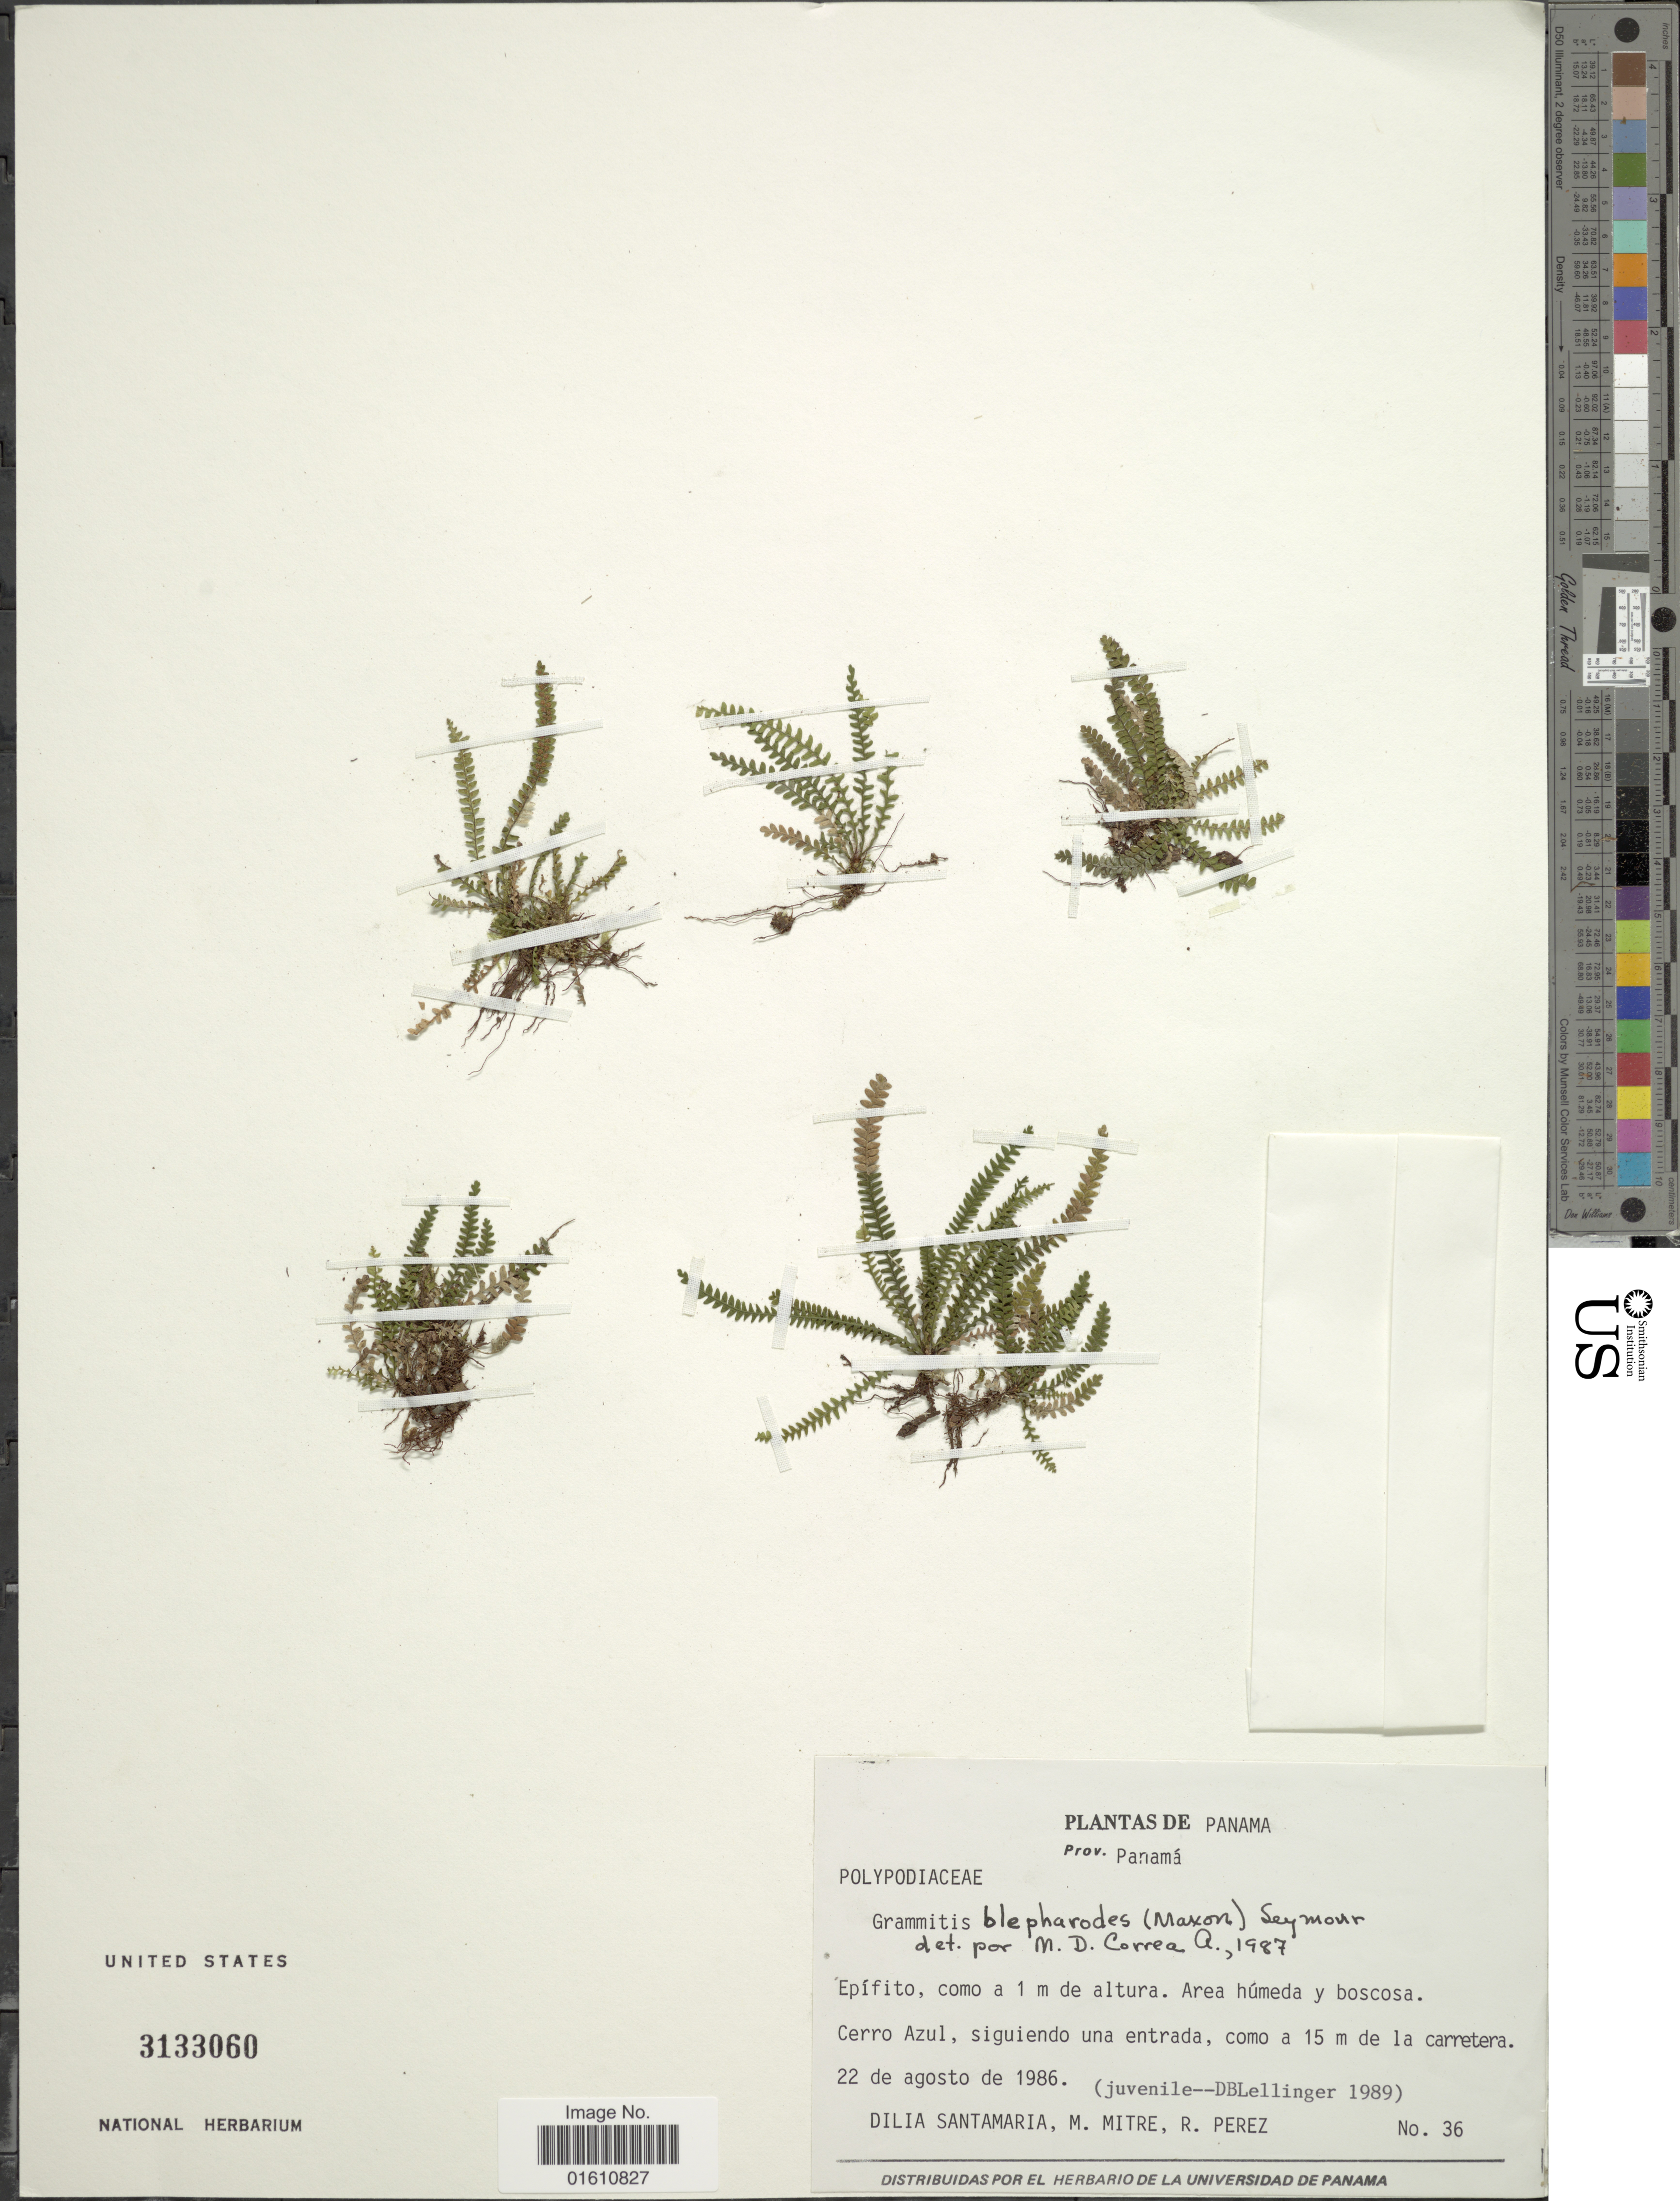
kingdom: Plantae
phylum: Tracheophyta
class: Polypodiopsida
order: Polypodiales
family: Polypodiaceae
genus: Moranopteris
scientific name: Moranopteris taenifolia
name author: (Jenman) R. Y. Hirai & J. Prado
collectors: D. Santamaria, M. Mitre & R. Perez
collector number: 36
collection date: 1986-08-22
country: Panama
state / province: Panamá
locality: Prov. Panama, Cerro Azul, siguiendo una entrada, como a 15 m de la carretera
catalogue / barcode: US 3133060